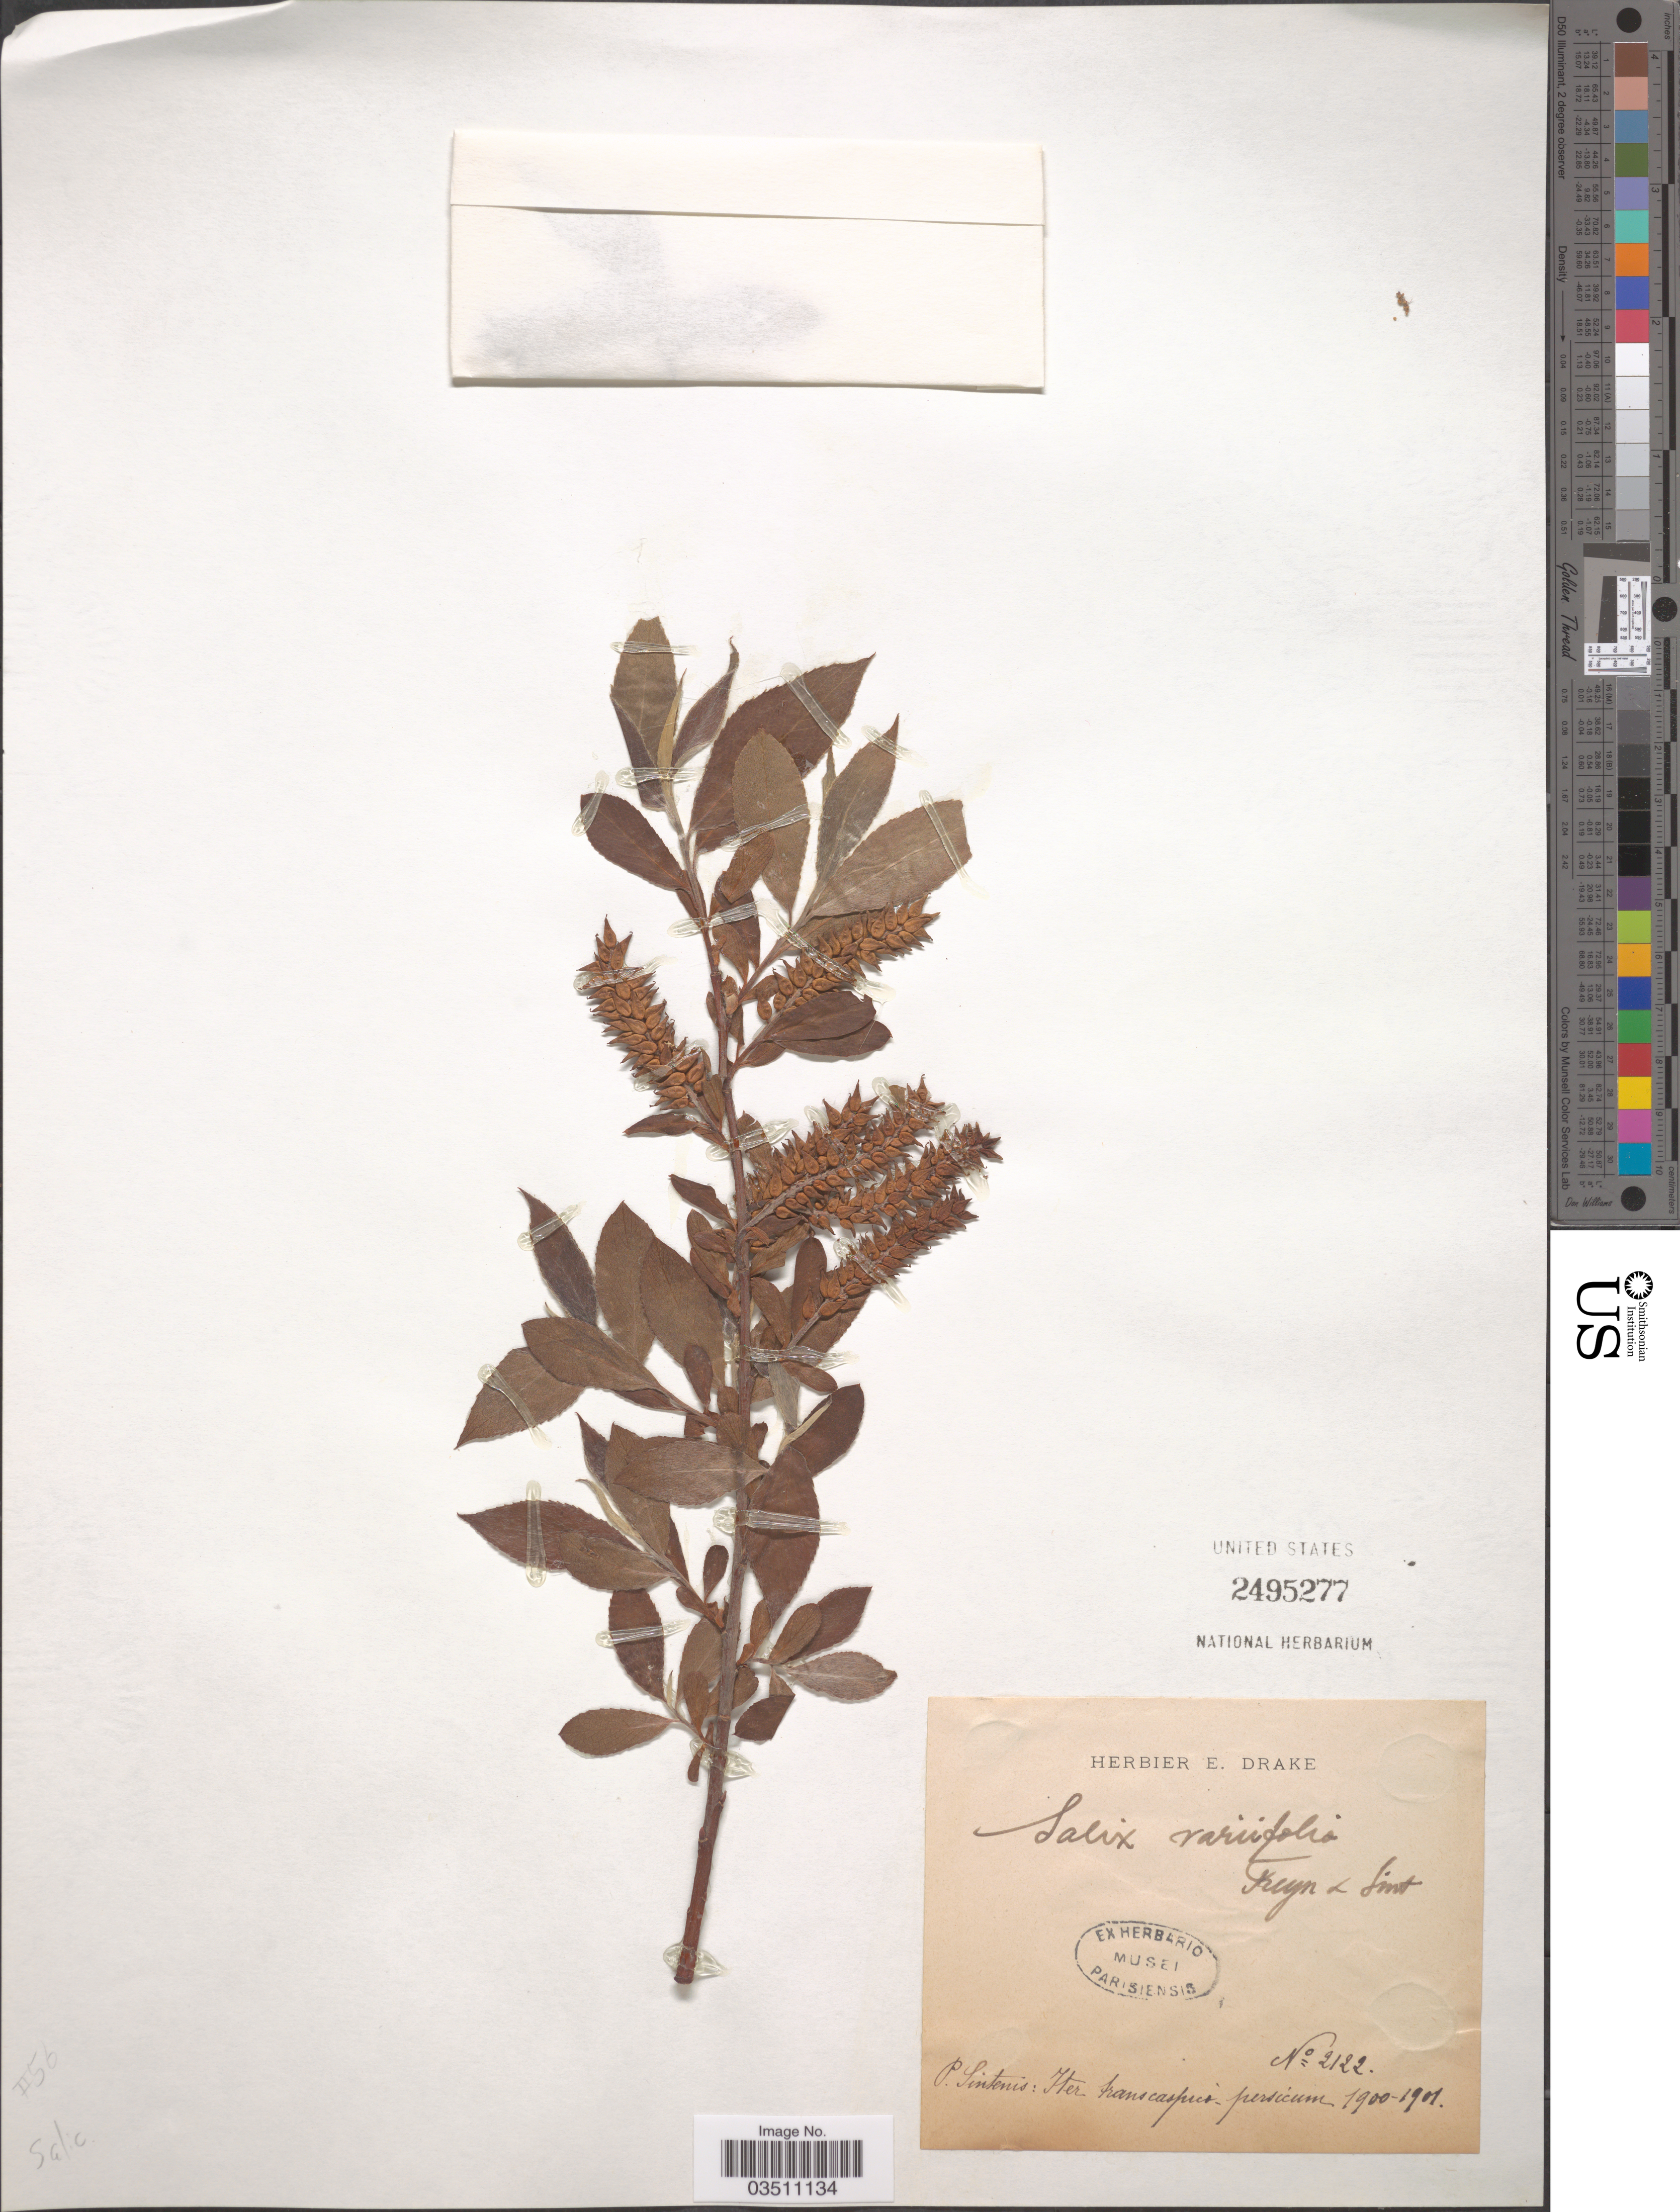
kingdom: Plantae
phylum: Tracheophyta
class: Magnoliopsida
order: Malpighiales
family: Salicaceae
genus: Salix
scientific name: Salix variifolia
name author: Freyn & Sint.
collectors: P. Sintenis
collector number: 2122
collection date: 1900/1901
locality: Iter transcaspico - persicum. [unsure placement]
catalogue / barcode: US 2495277